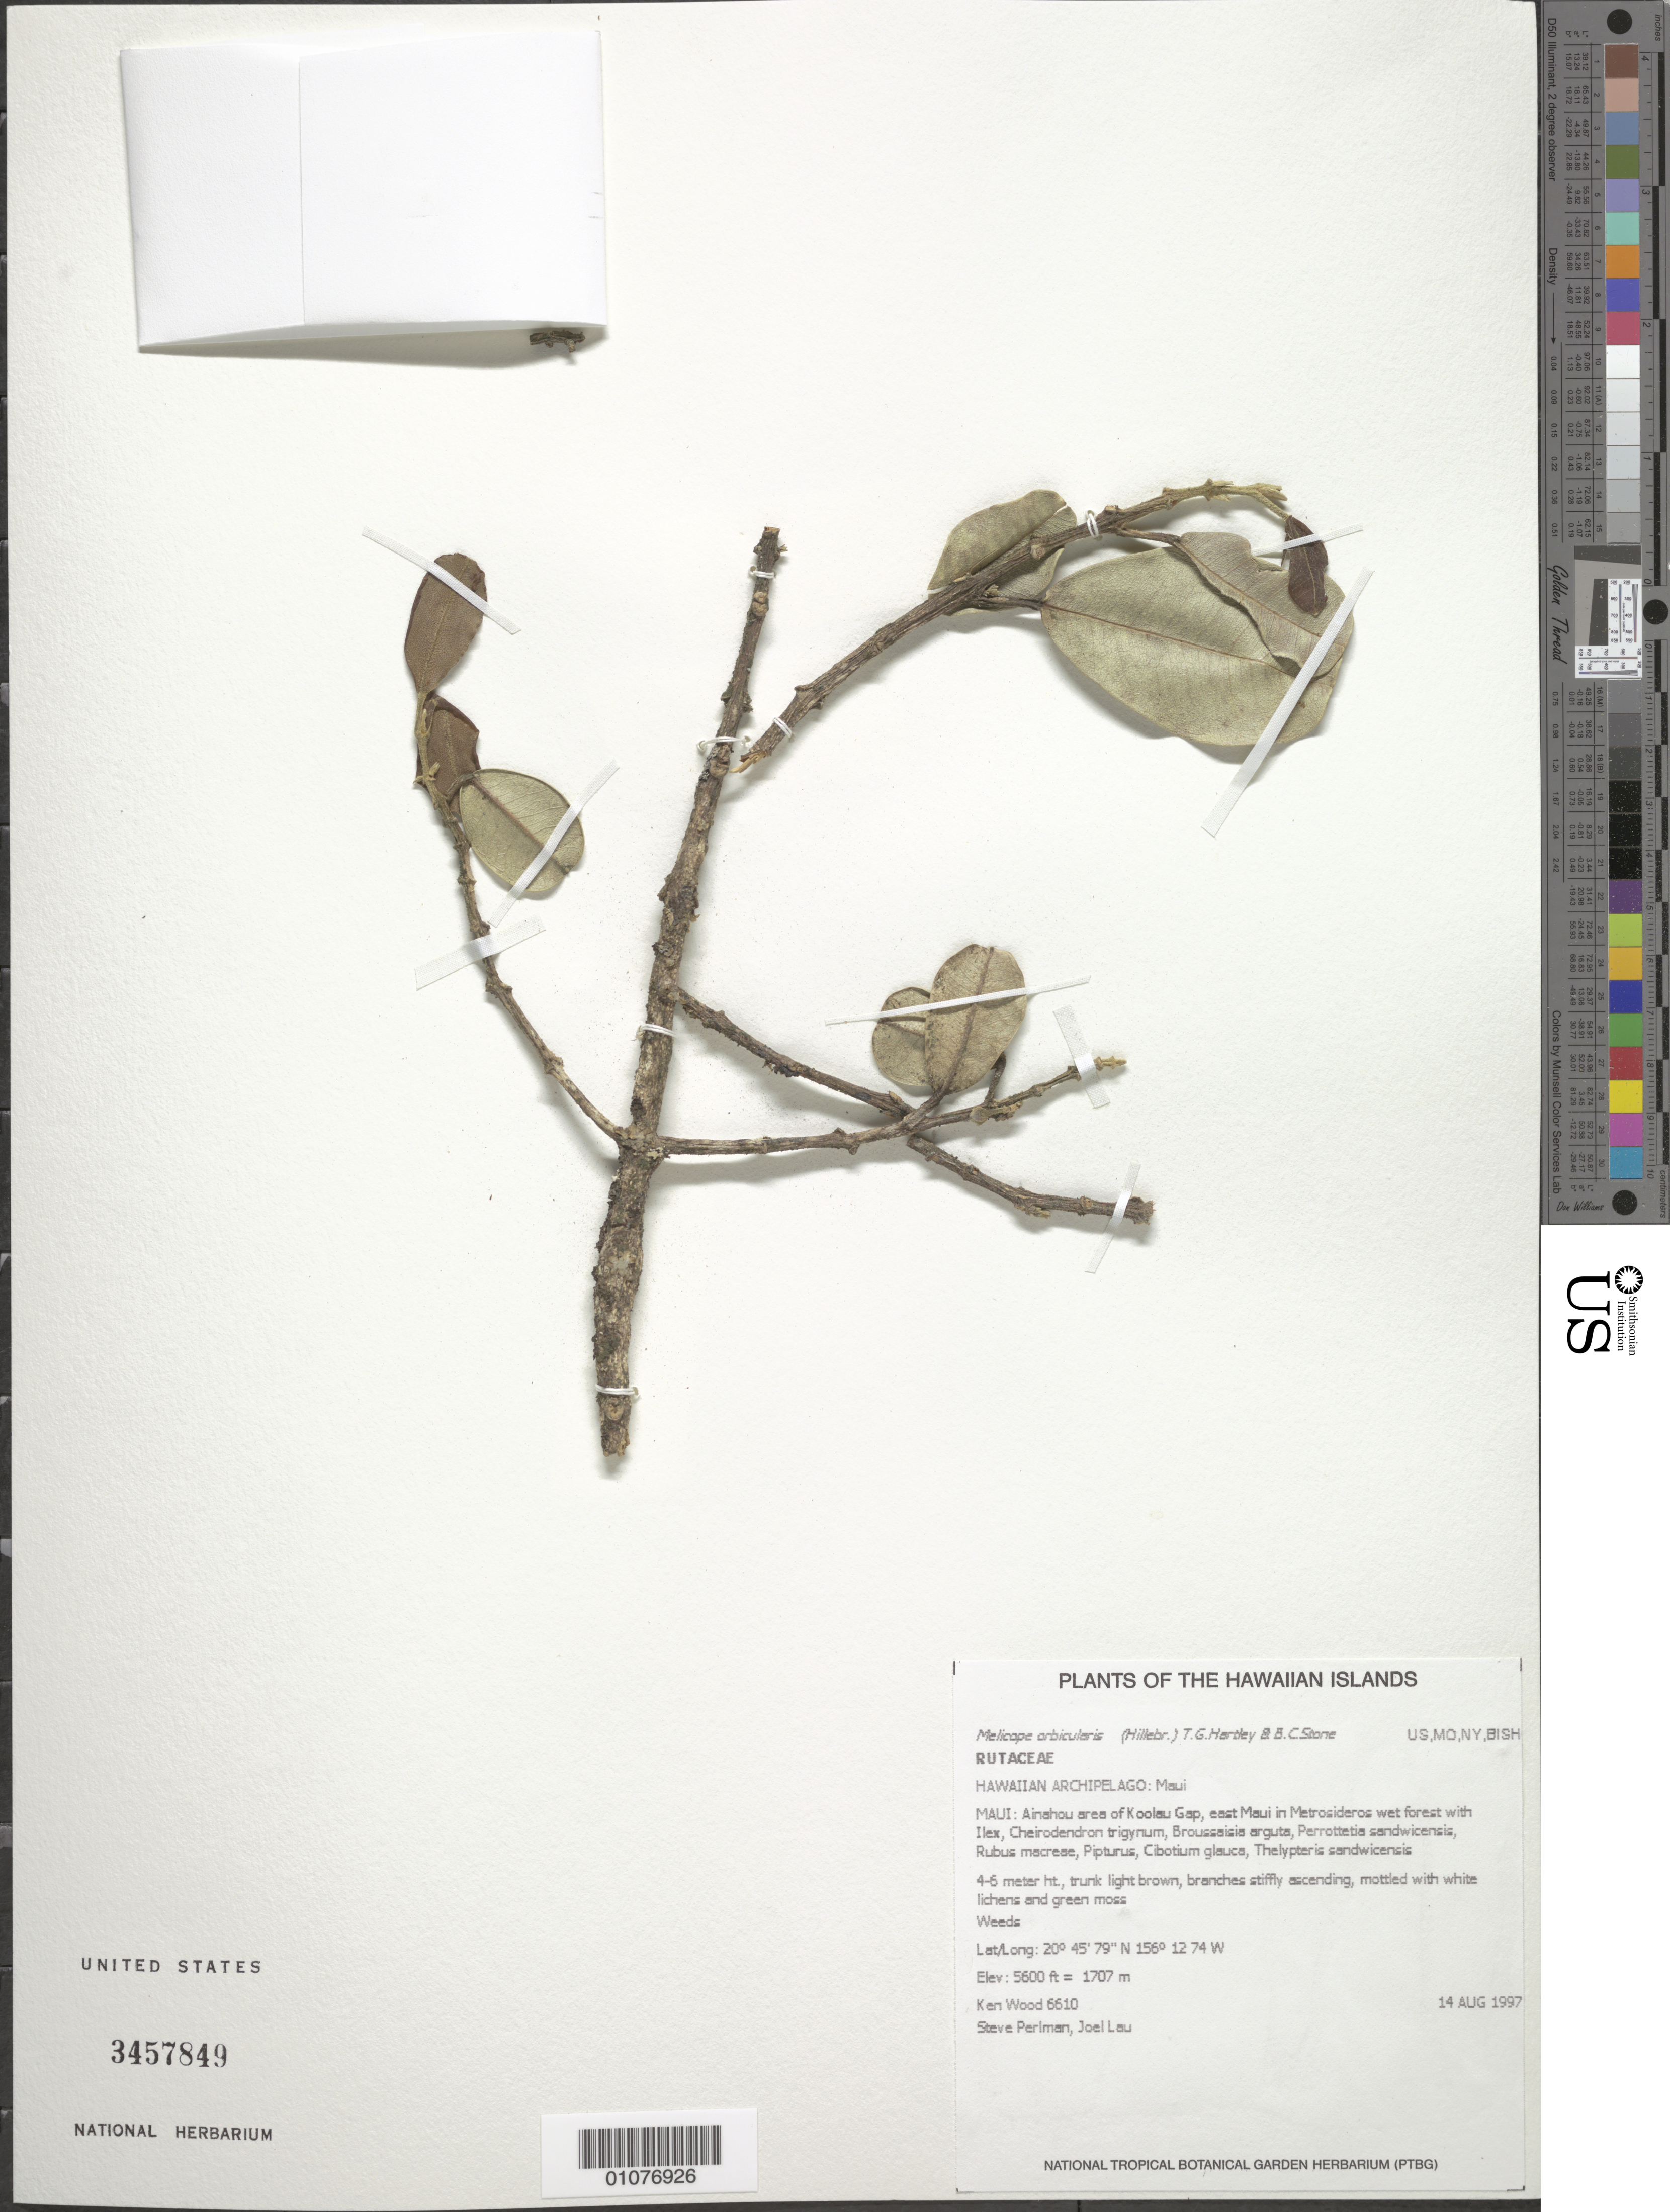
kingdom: Plantae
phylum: Tracheophyta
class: Magnoliopsida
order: Sapindales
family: Rutaceae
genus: Melicope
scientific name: Melicope orbicularis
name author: (Hillebr.) T.G. Hartley & B.C. Stone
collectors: K. R. Wood, S. P. Perlman & J. Lau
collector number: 6610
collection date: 1997-08-14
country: United States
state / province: Hawaii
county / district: Maui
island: Maui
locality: Ainahou area of Koolau Gap, E Maui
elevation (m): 1707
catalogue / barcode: US 3457849